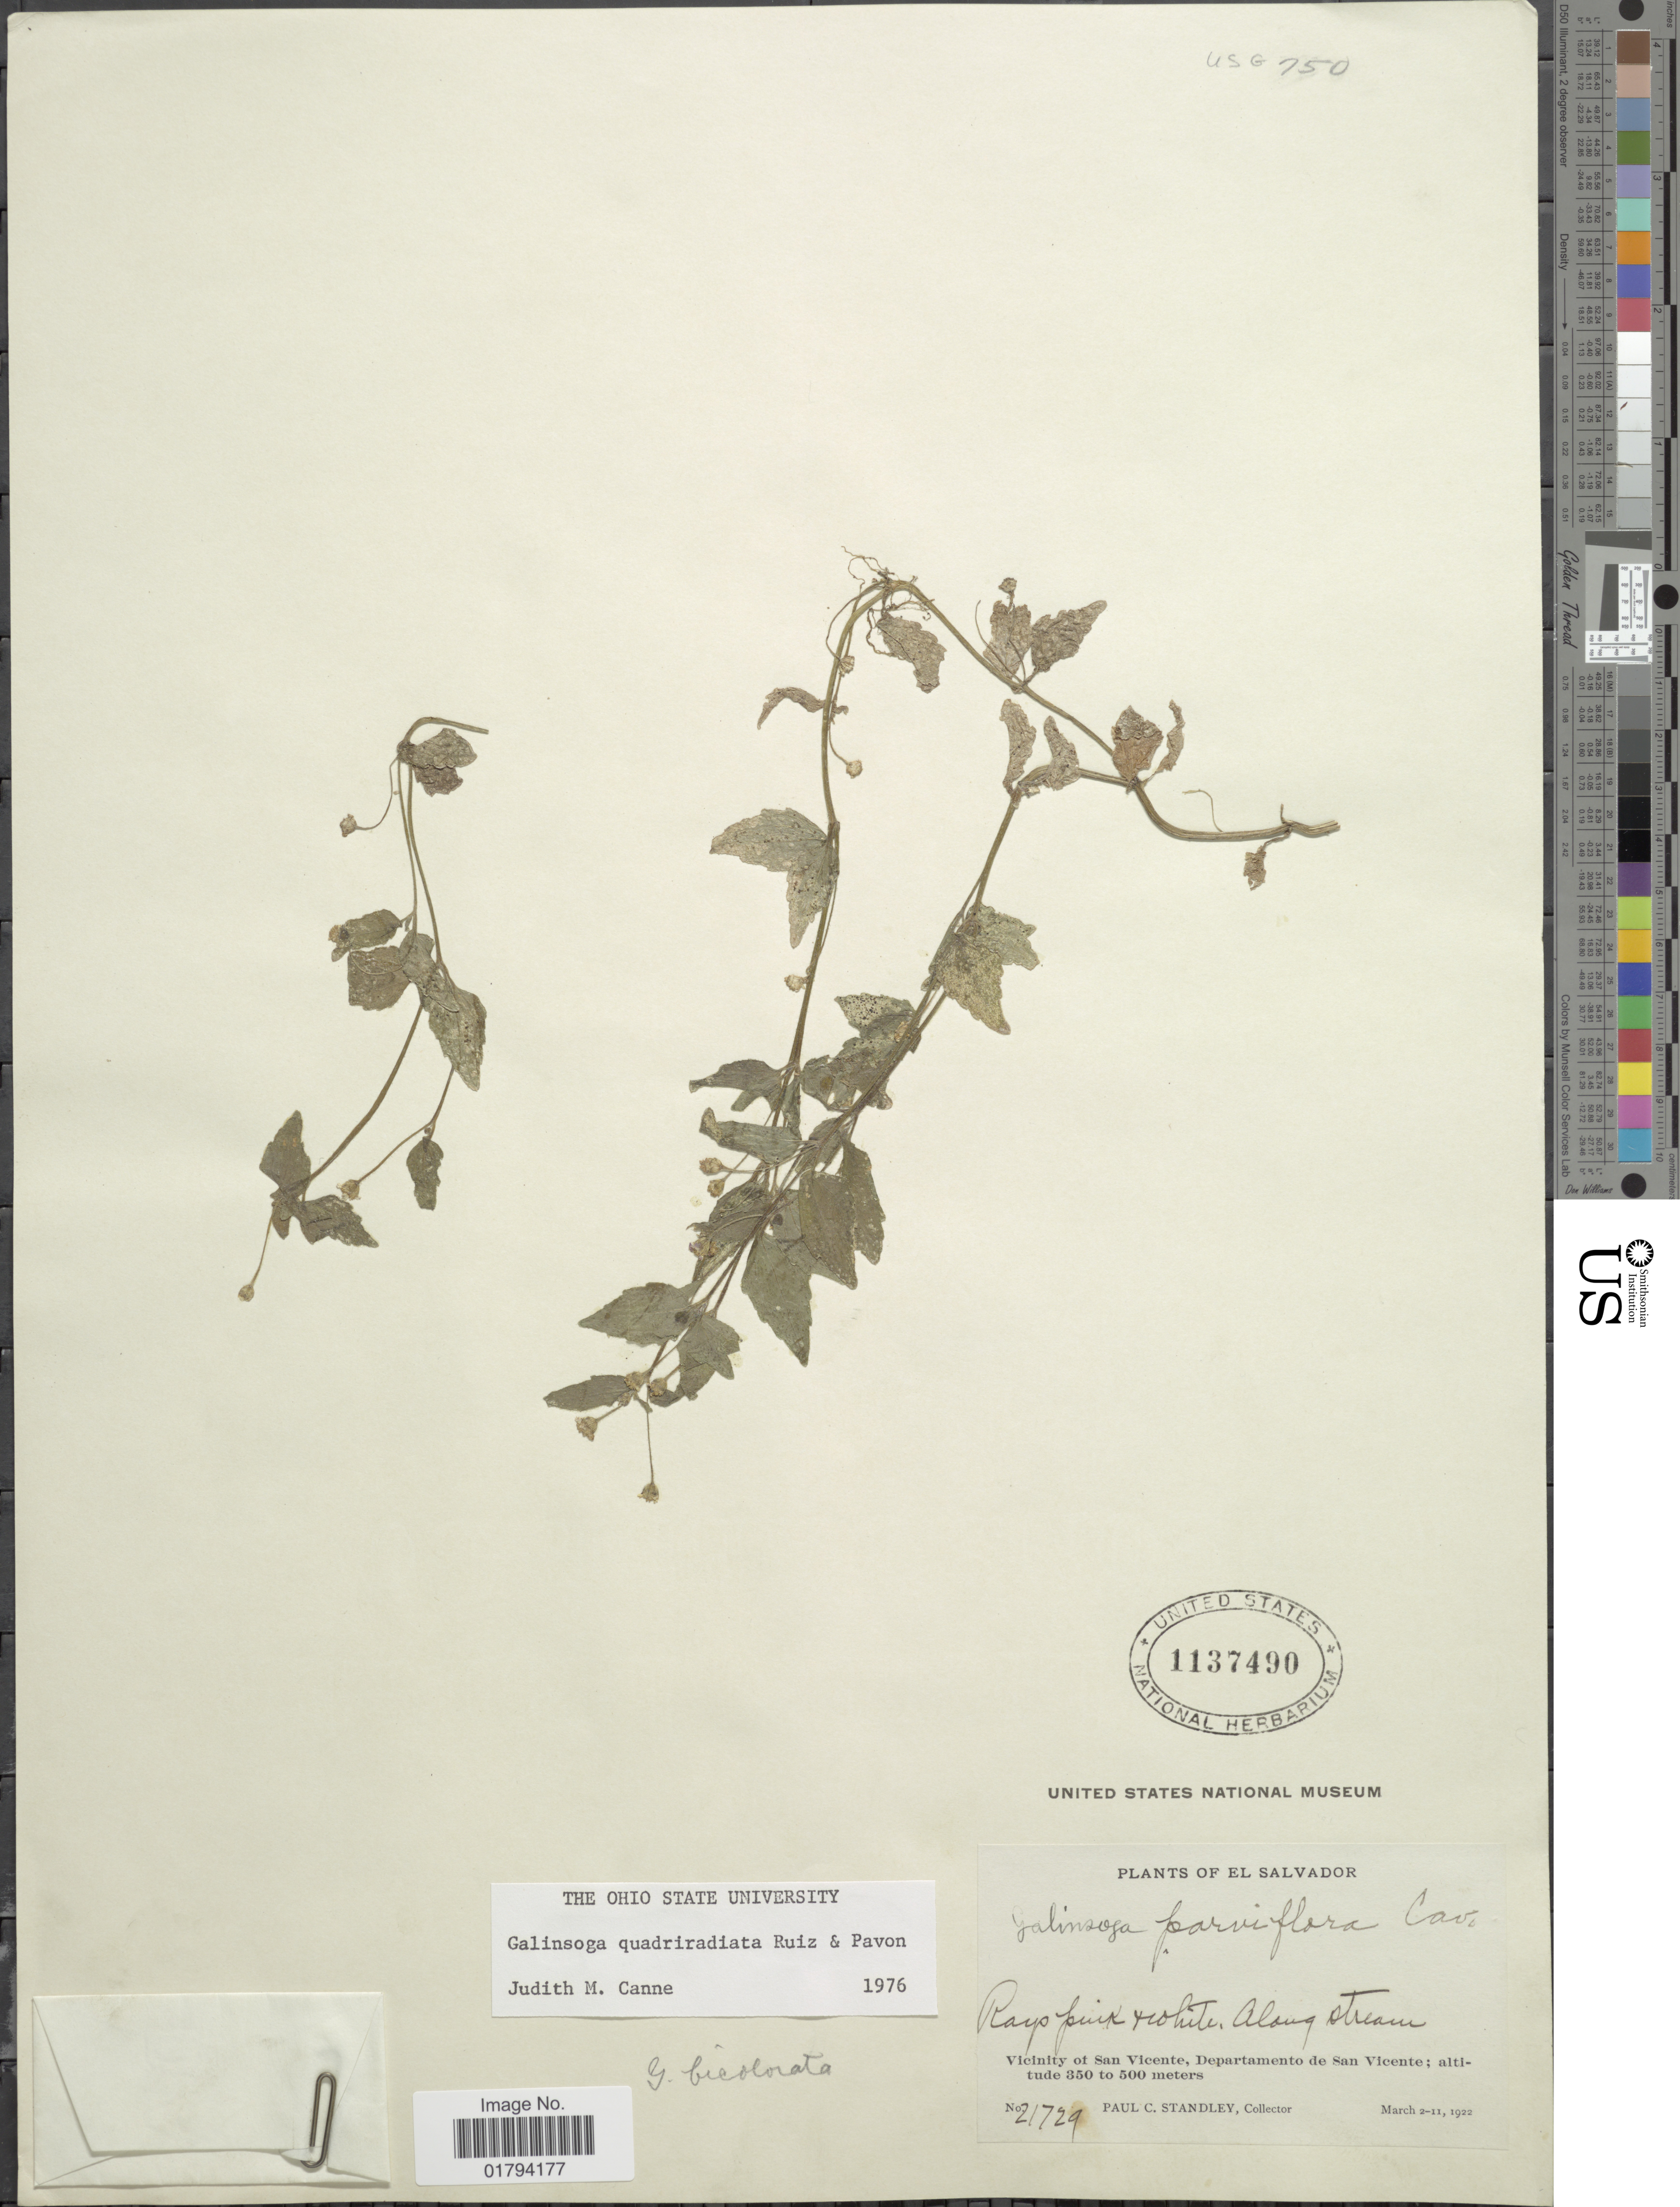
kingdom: Plantae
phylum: Tracheophyta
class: Magnoliopsida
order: Asterales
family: Asteraceae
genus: Galinsoga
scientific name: Galinsoga quadriradiata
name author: Ruiz & Pav.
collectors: P. C. Standley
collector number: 271729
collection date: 1922-03-02/1922-03-11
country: El Salvador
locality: Along stream, vicinity of San Vicente.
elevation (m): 350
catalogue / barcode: US 1137490